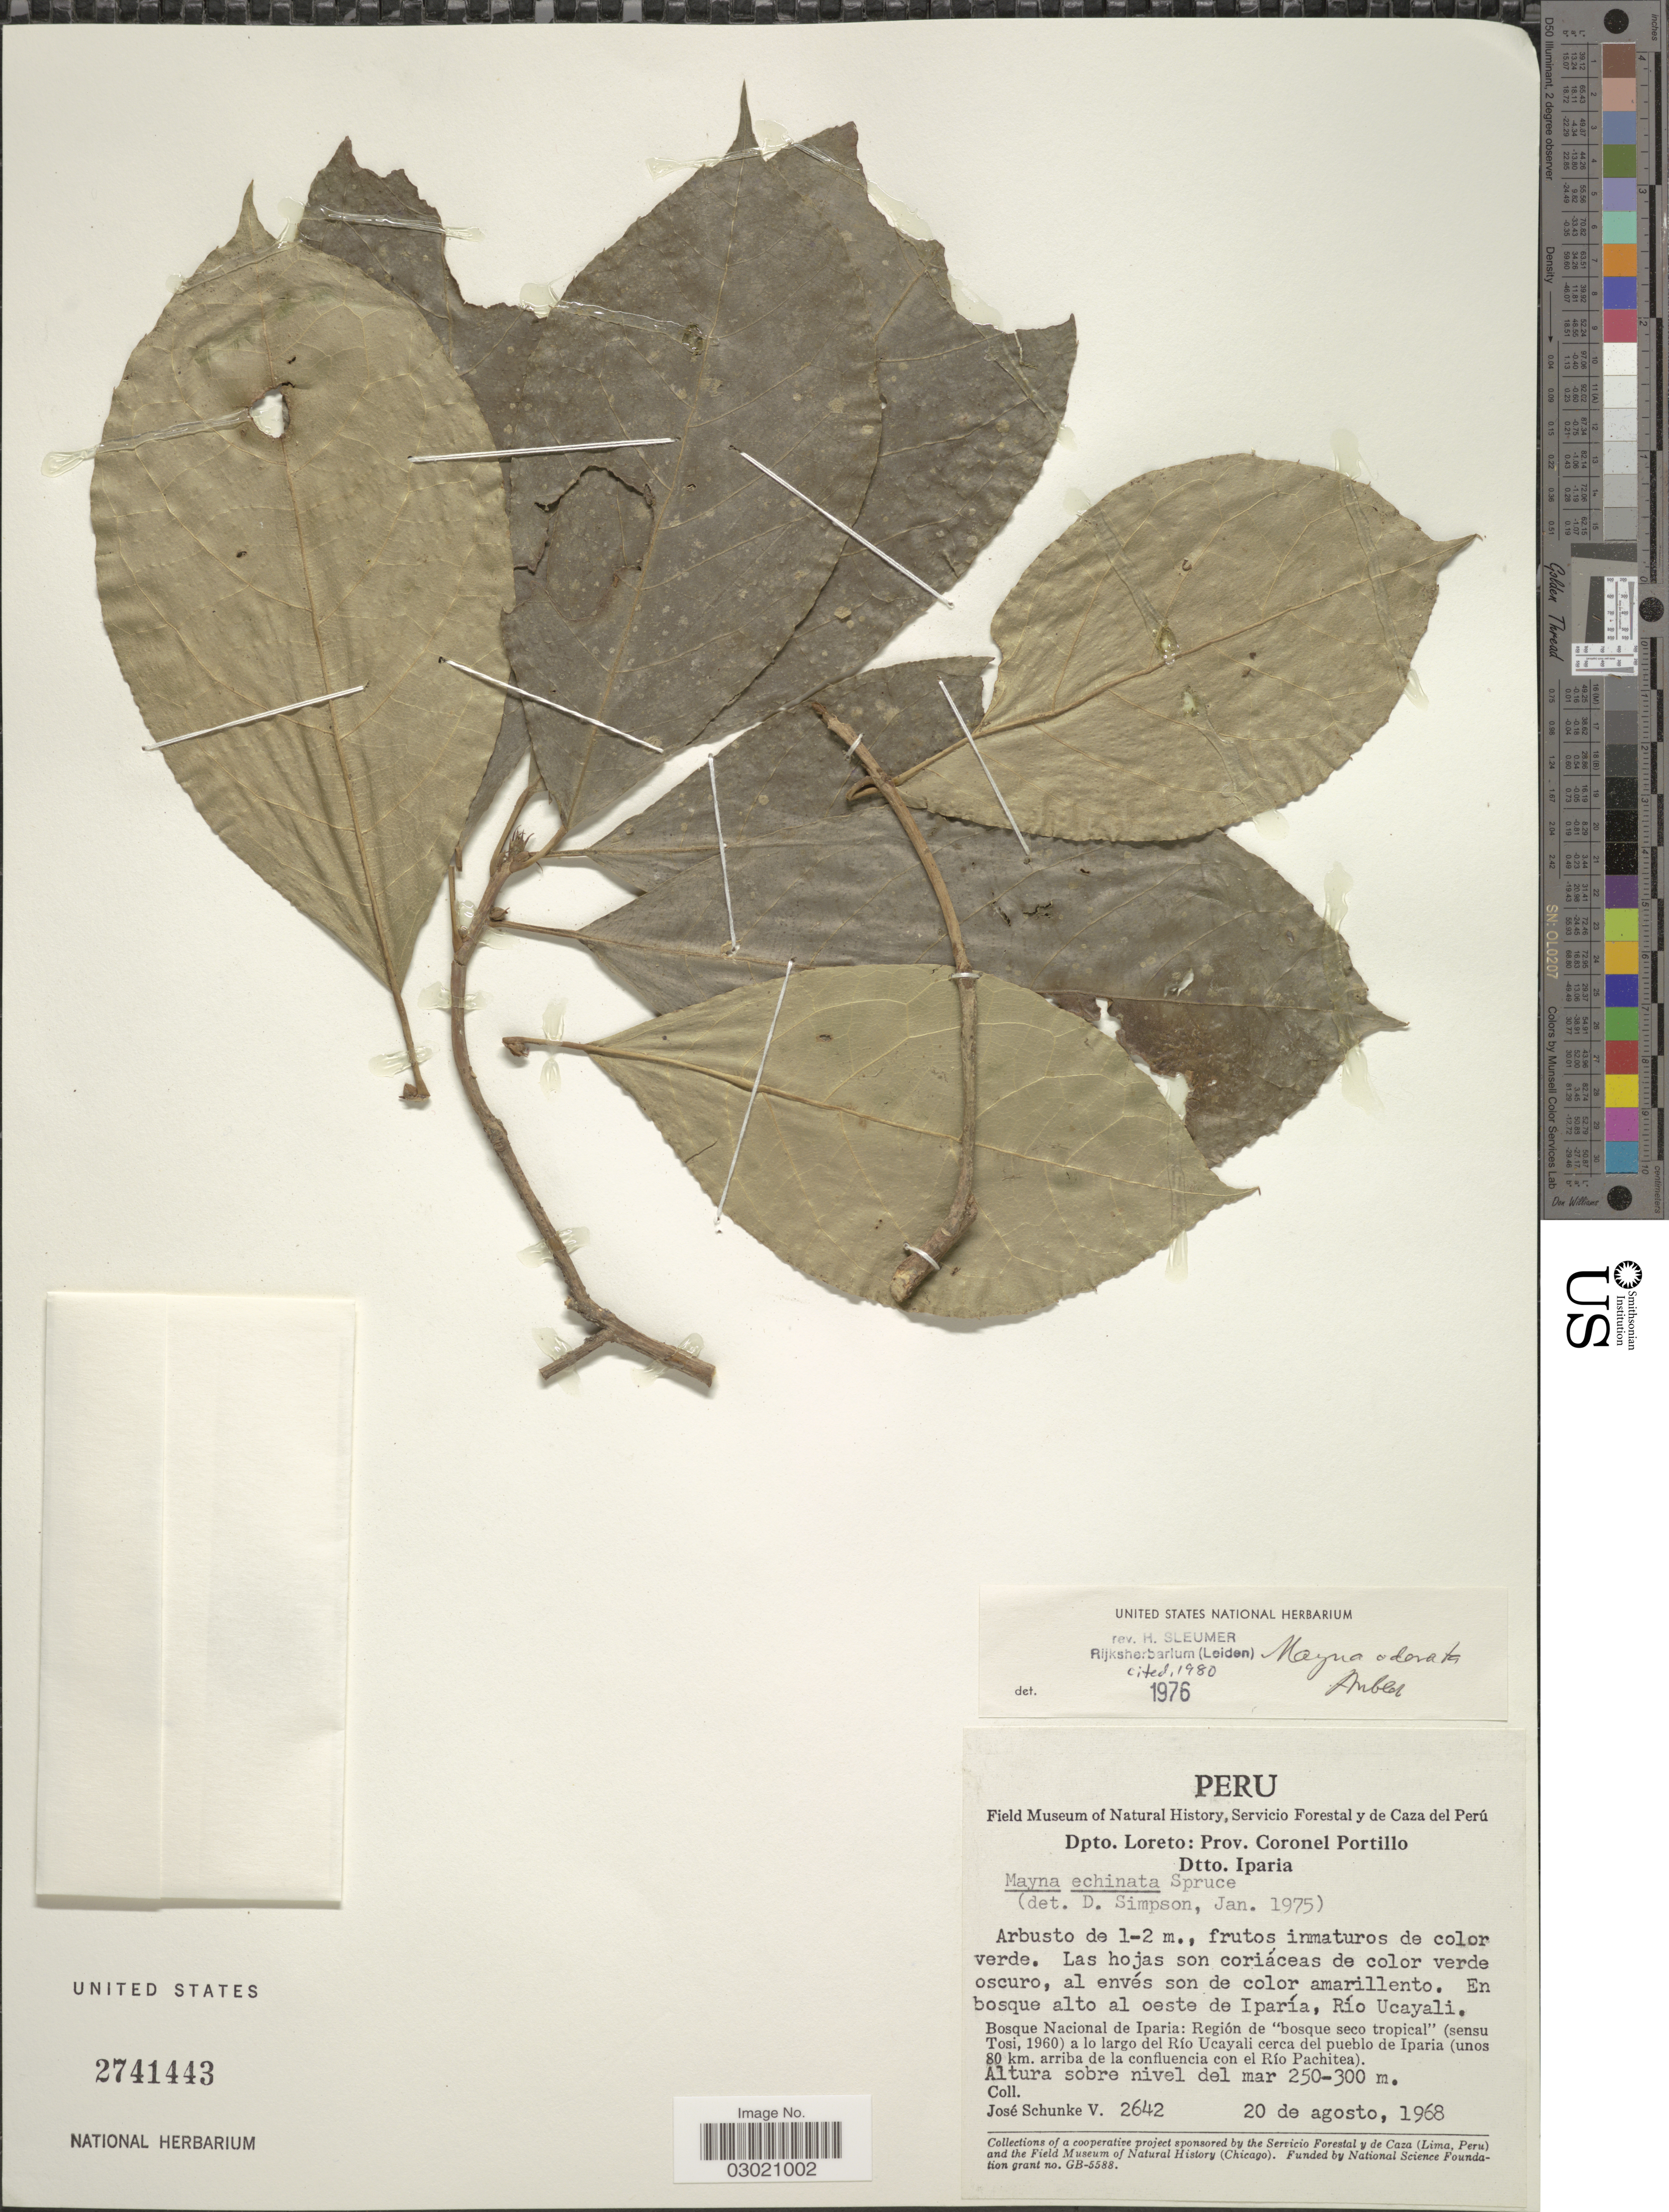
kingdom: Plantae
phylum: Tracheophyta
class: Magnoliopsida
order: Malpighiales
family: Achariaceae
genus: Mayna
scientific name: Mayna odorata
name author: Aubl.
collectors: J. Schunke Vigo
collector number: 2642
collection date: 1968-08-20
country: Peru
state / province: Loreto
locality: Dpto. Loreto: Prov. Coronel Portillo. Dtto. Iparia. En bosque alto al oeste de Iparía, Río Ucayali. Bosque Nacional de Iparia: Región de "bosque seco tropical" (sensu Tosi, 1960) a lo largo del Río Ucayali cerca del pueblo de Iparia (unos 80 km. arriba de la confluencia con el Río Pachitea).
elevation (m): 250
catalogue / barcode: US 2741443